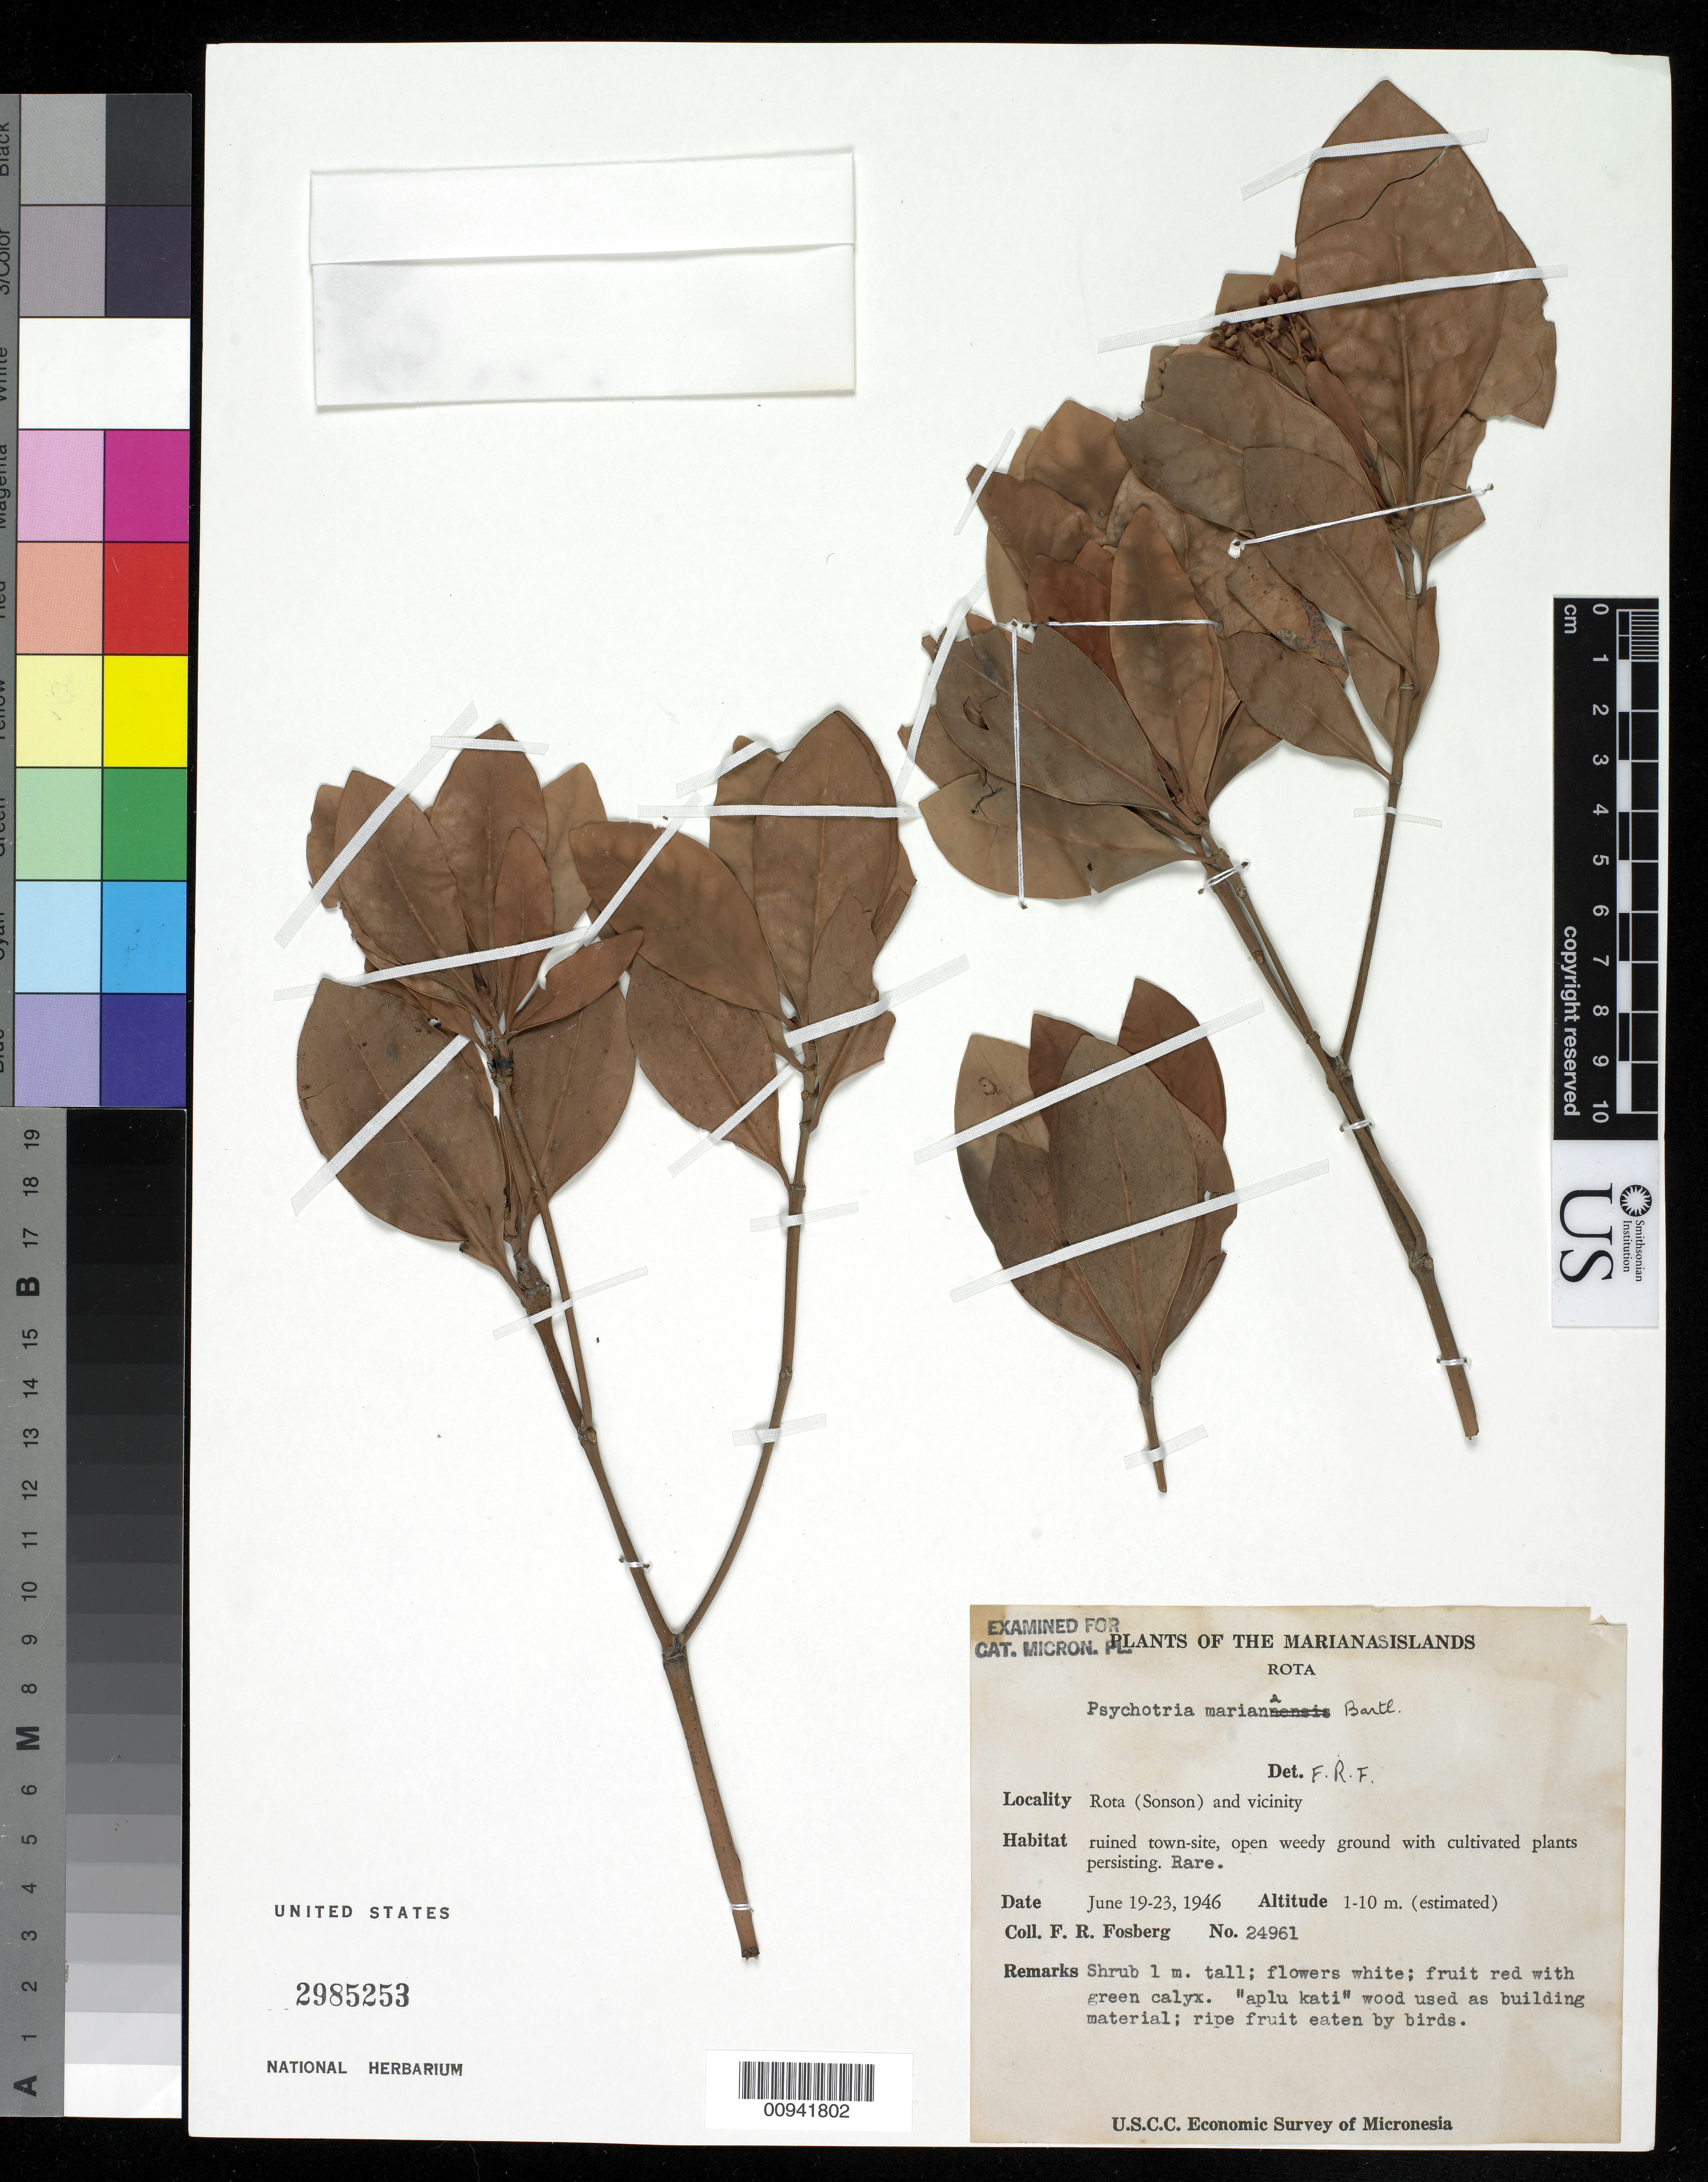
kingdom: Plantae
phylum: Tracheophyta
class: Magnoliopsida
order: Gentianales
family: Rubiaceae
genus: Psychotria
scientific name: Psychotria mariana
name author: Bartl. ex DC.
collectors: F. R. Fosberg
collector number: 24961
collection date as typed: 19 Jun 1946 to 23 Jun 1946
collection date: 1946-06-19/1946-06-23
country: Northern Mariana Islands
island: Rota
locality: (Sonson) and vicinity.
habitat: ruined town-site, open weedy ground with cultivated plants persisting. Rare.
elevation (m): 1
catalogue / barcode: US 2985253